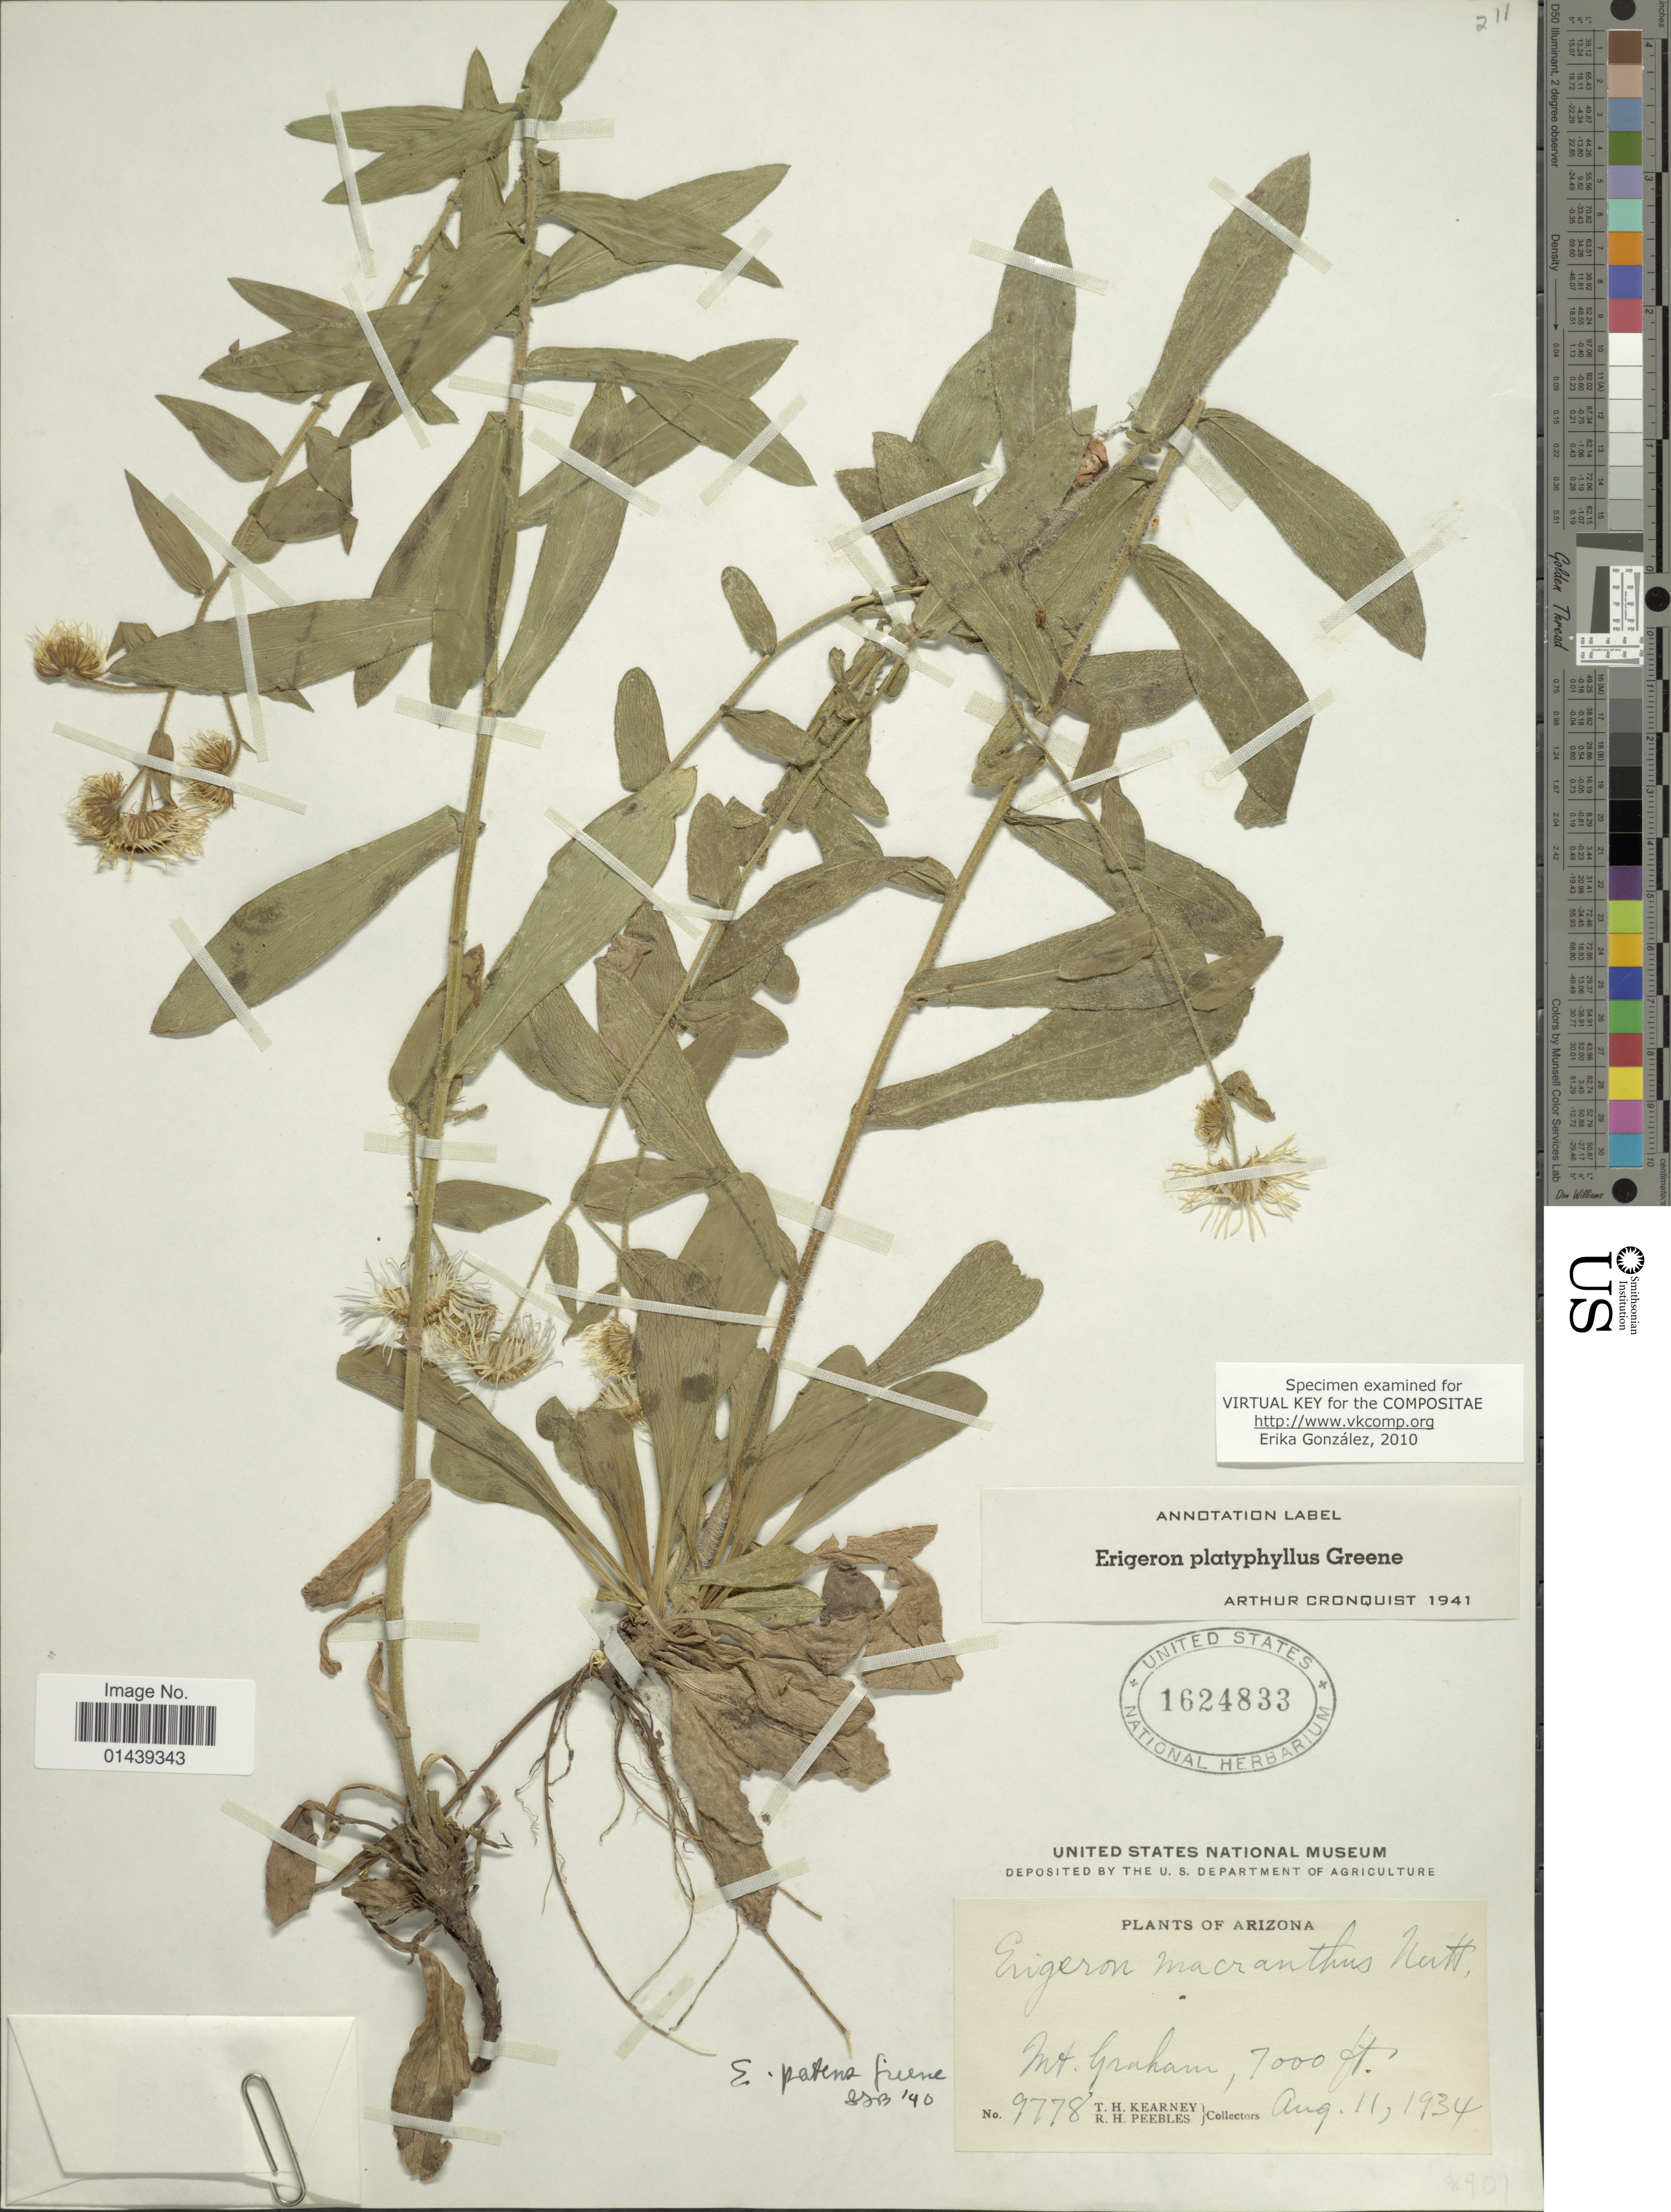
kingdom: Plantae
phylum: Tracheophyta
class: Magnoliopsida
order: Asterales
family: Asteraceae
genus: Erigeron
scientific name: Erigeron platyphyllus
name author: Greene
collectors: T. H. Kearney & R. H. Peebles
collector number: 9778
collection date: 1934-08-11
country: United States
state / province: Arizona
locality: Mt. Graham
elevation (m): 2134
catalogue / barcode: US 1624833